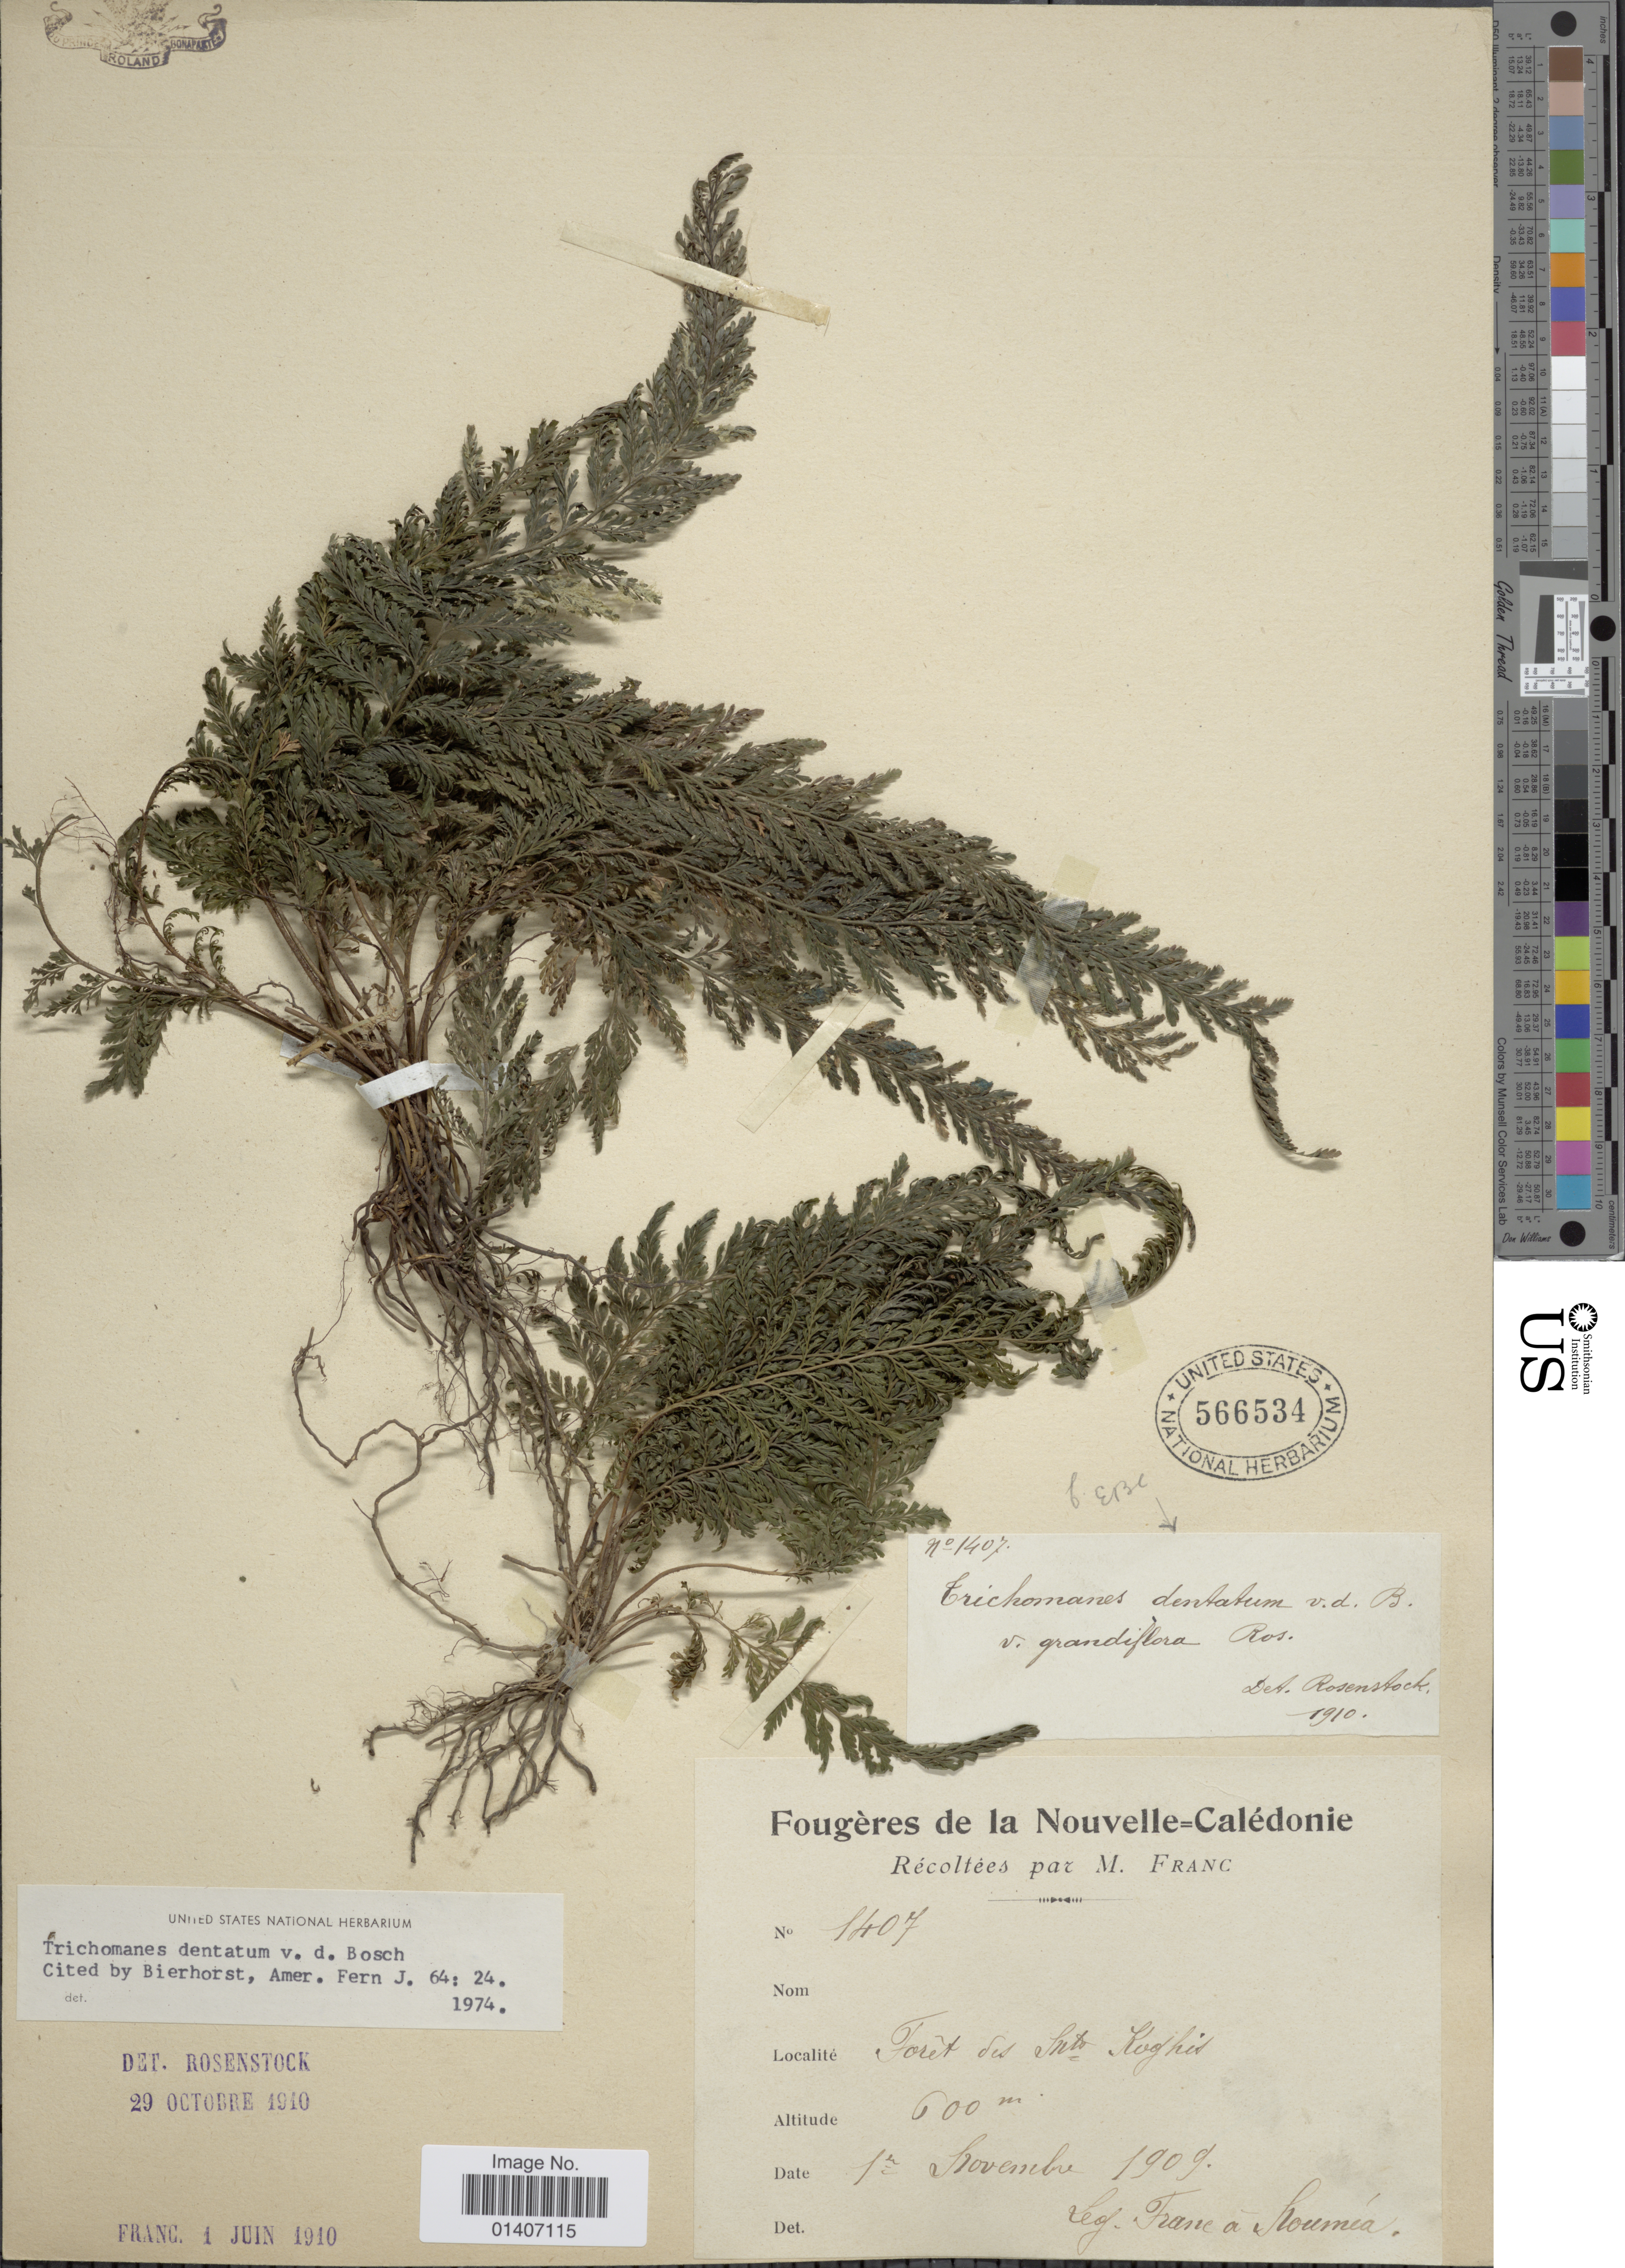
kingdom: Plantae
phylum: Tracheophyta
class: Polypodiopsida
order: Hymenophyllales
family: Hymenophyllaceae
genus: Abrodictyum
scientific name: Abrodictyum dentatum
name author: (Bosch) Ebihara & K. Iwats.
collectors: M. Franc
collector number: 1407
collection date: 1909-11-01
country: New Caledonia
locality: Foret des Snto Koghis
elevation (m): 600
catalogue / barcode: US 566534